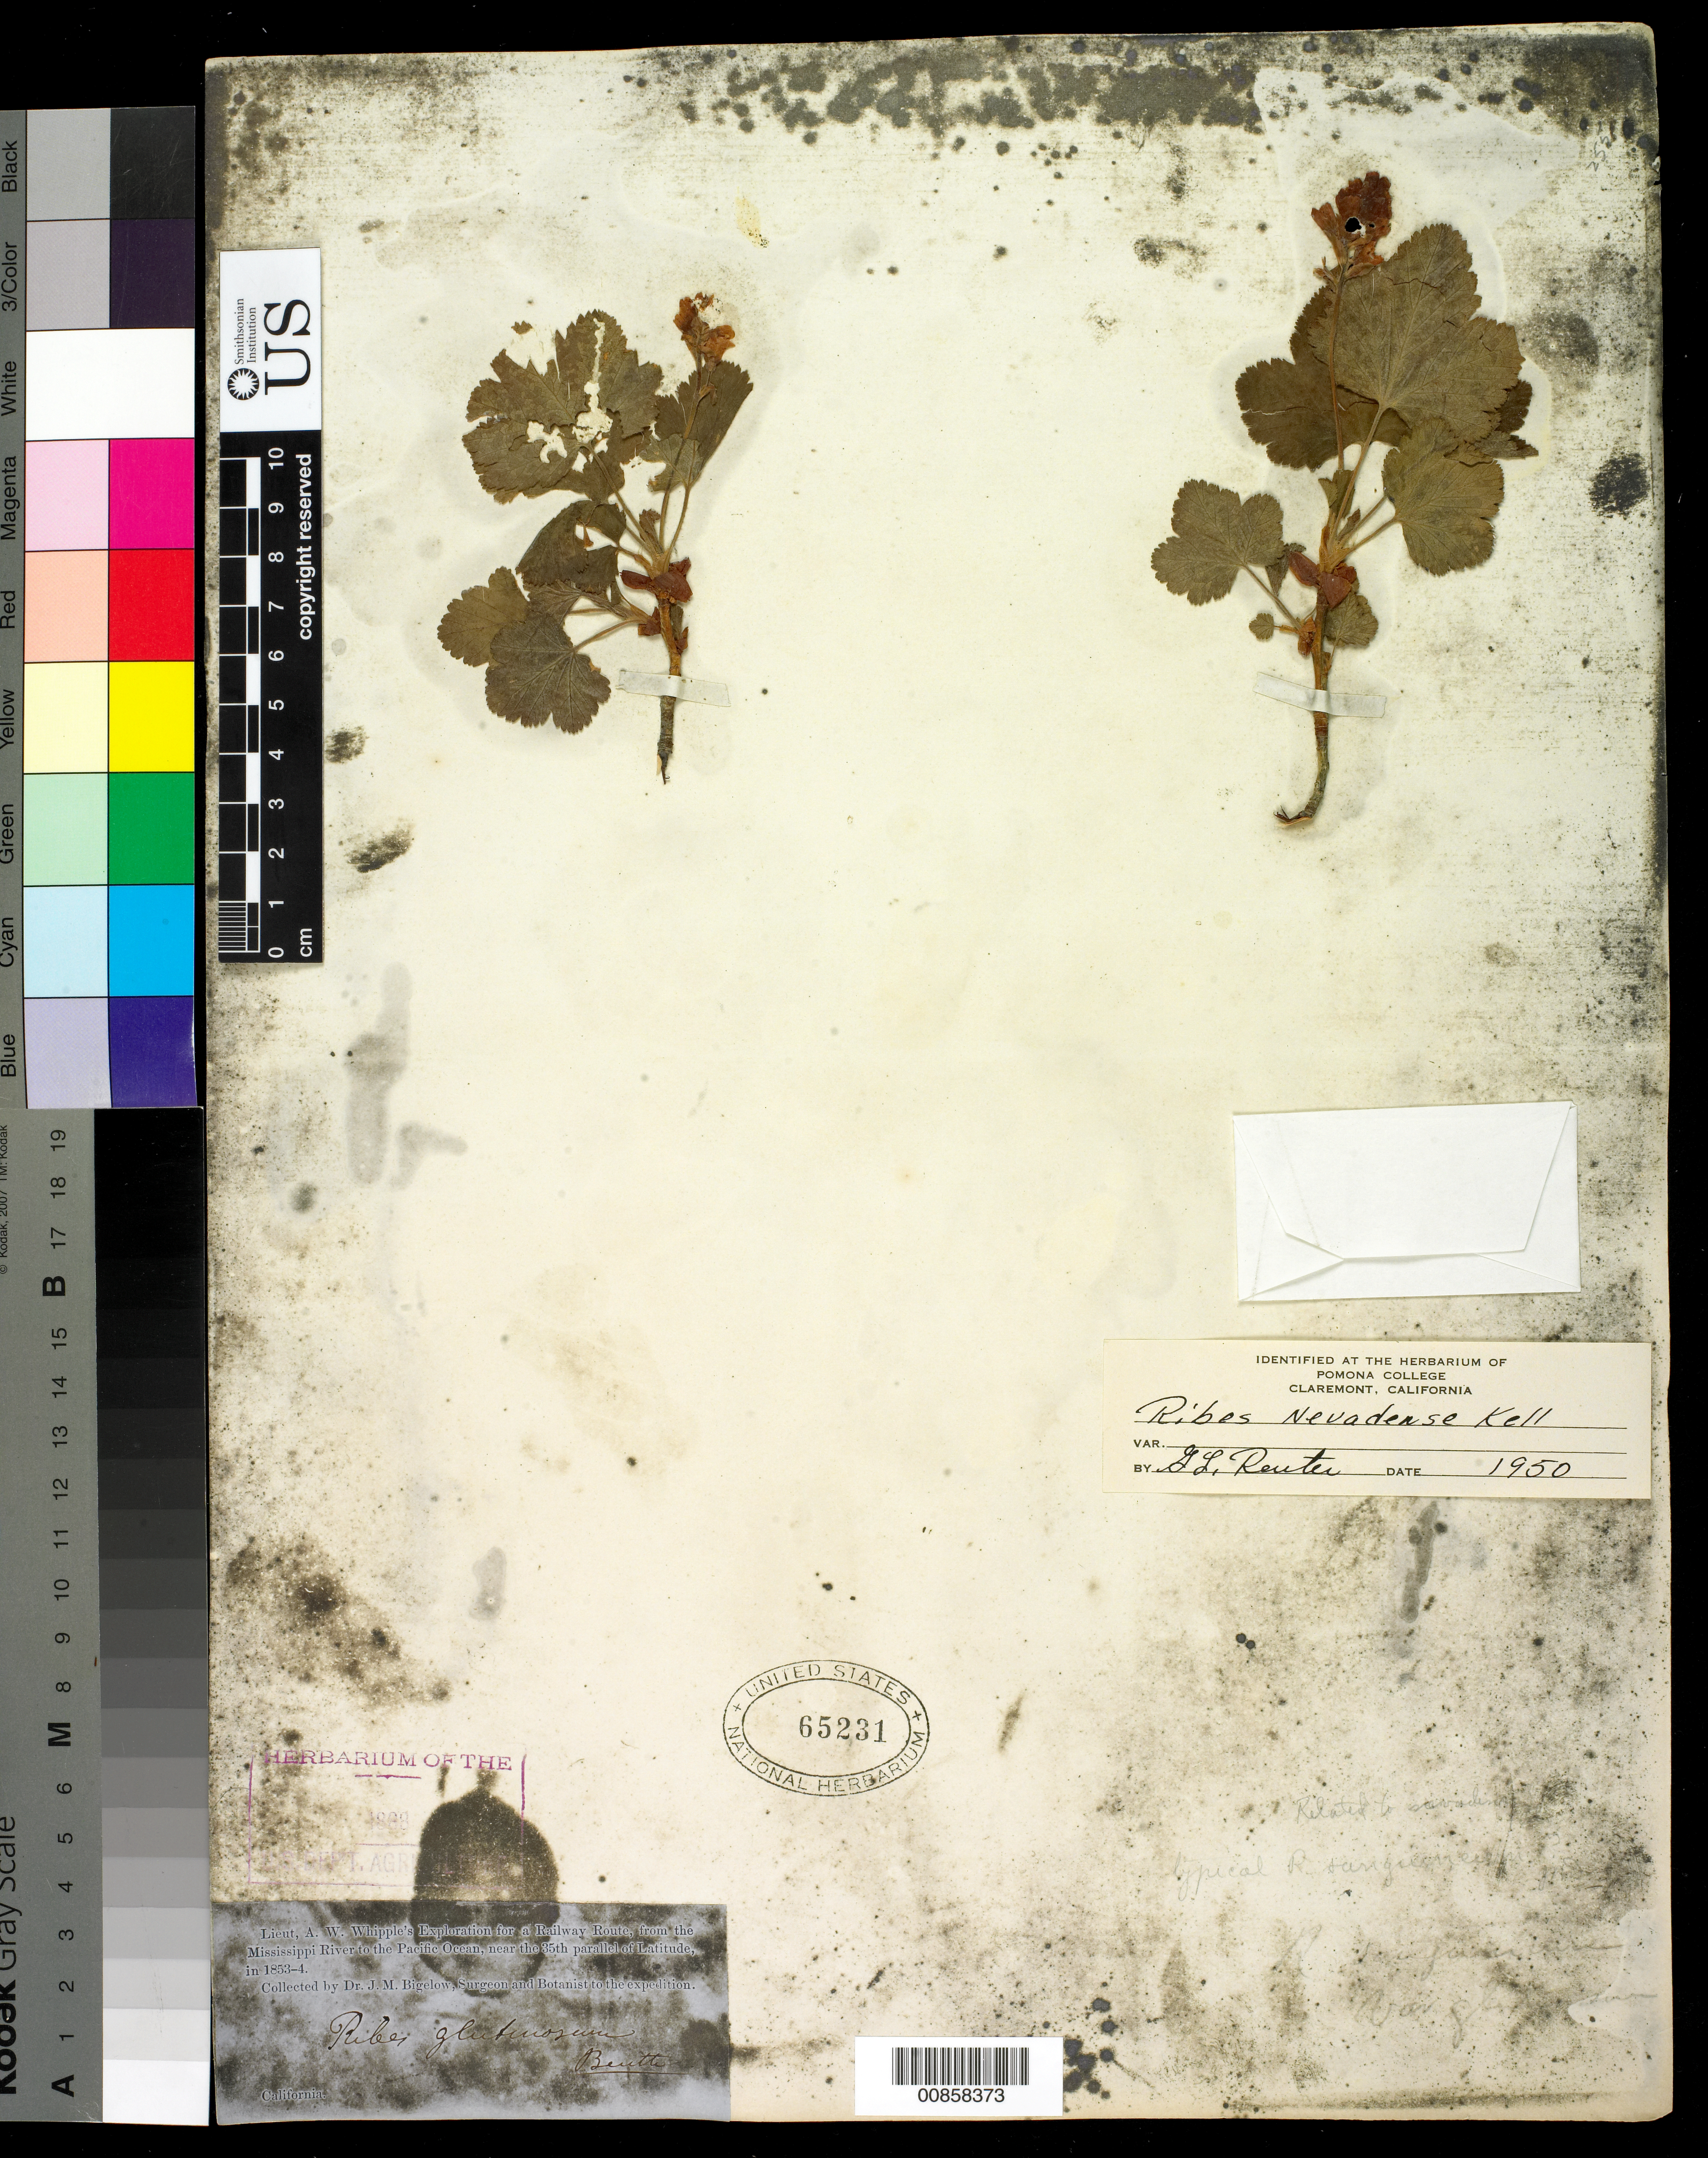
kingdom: Plantae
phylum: Tracheophyta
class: Magnoliopsida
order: Saxifragales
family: Grossulariaceae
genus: Ribes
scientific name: Ribes nevadense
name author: Kellogg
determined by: Reuter, G. F.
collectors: J. M. Bigelow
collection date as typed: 1853 to -- --- 1854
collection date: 1853/1854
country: United States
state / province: California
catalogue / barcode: US 65231